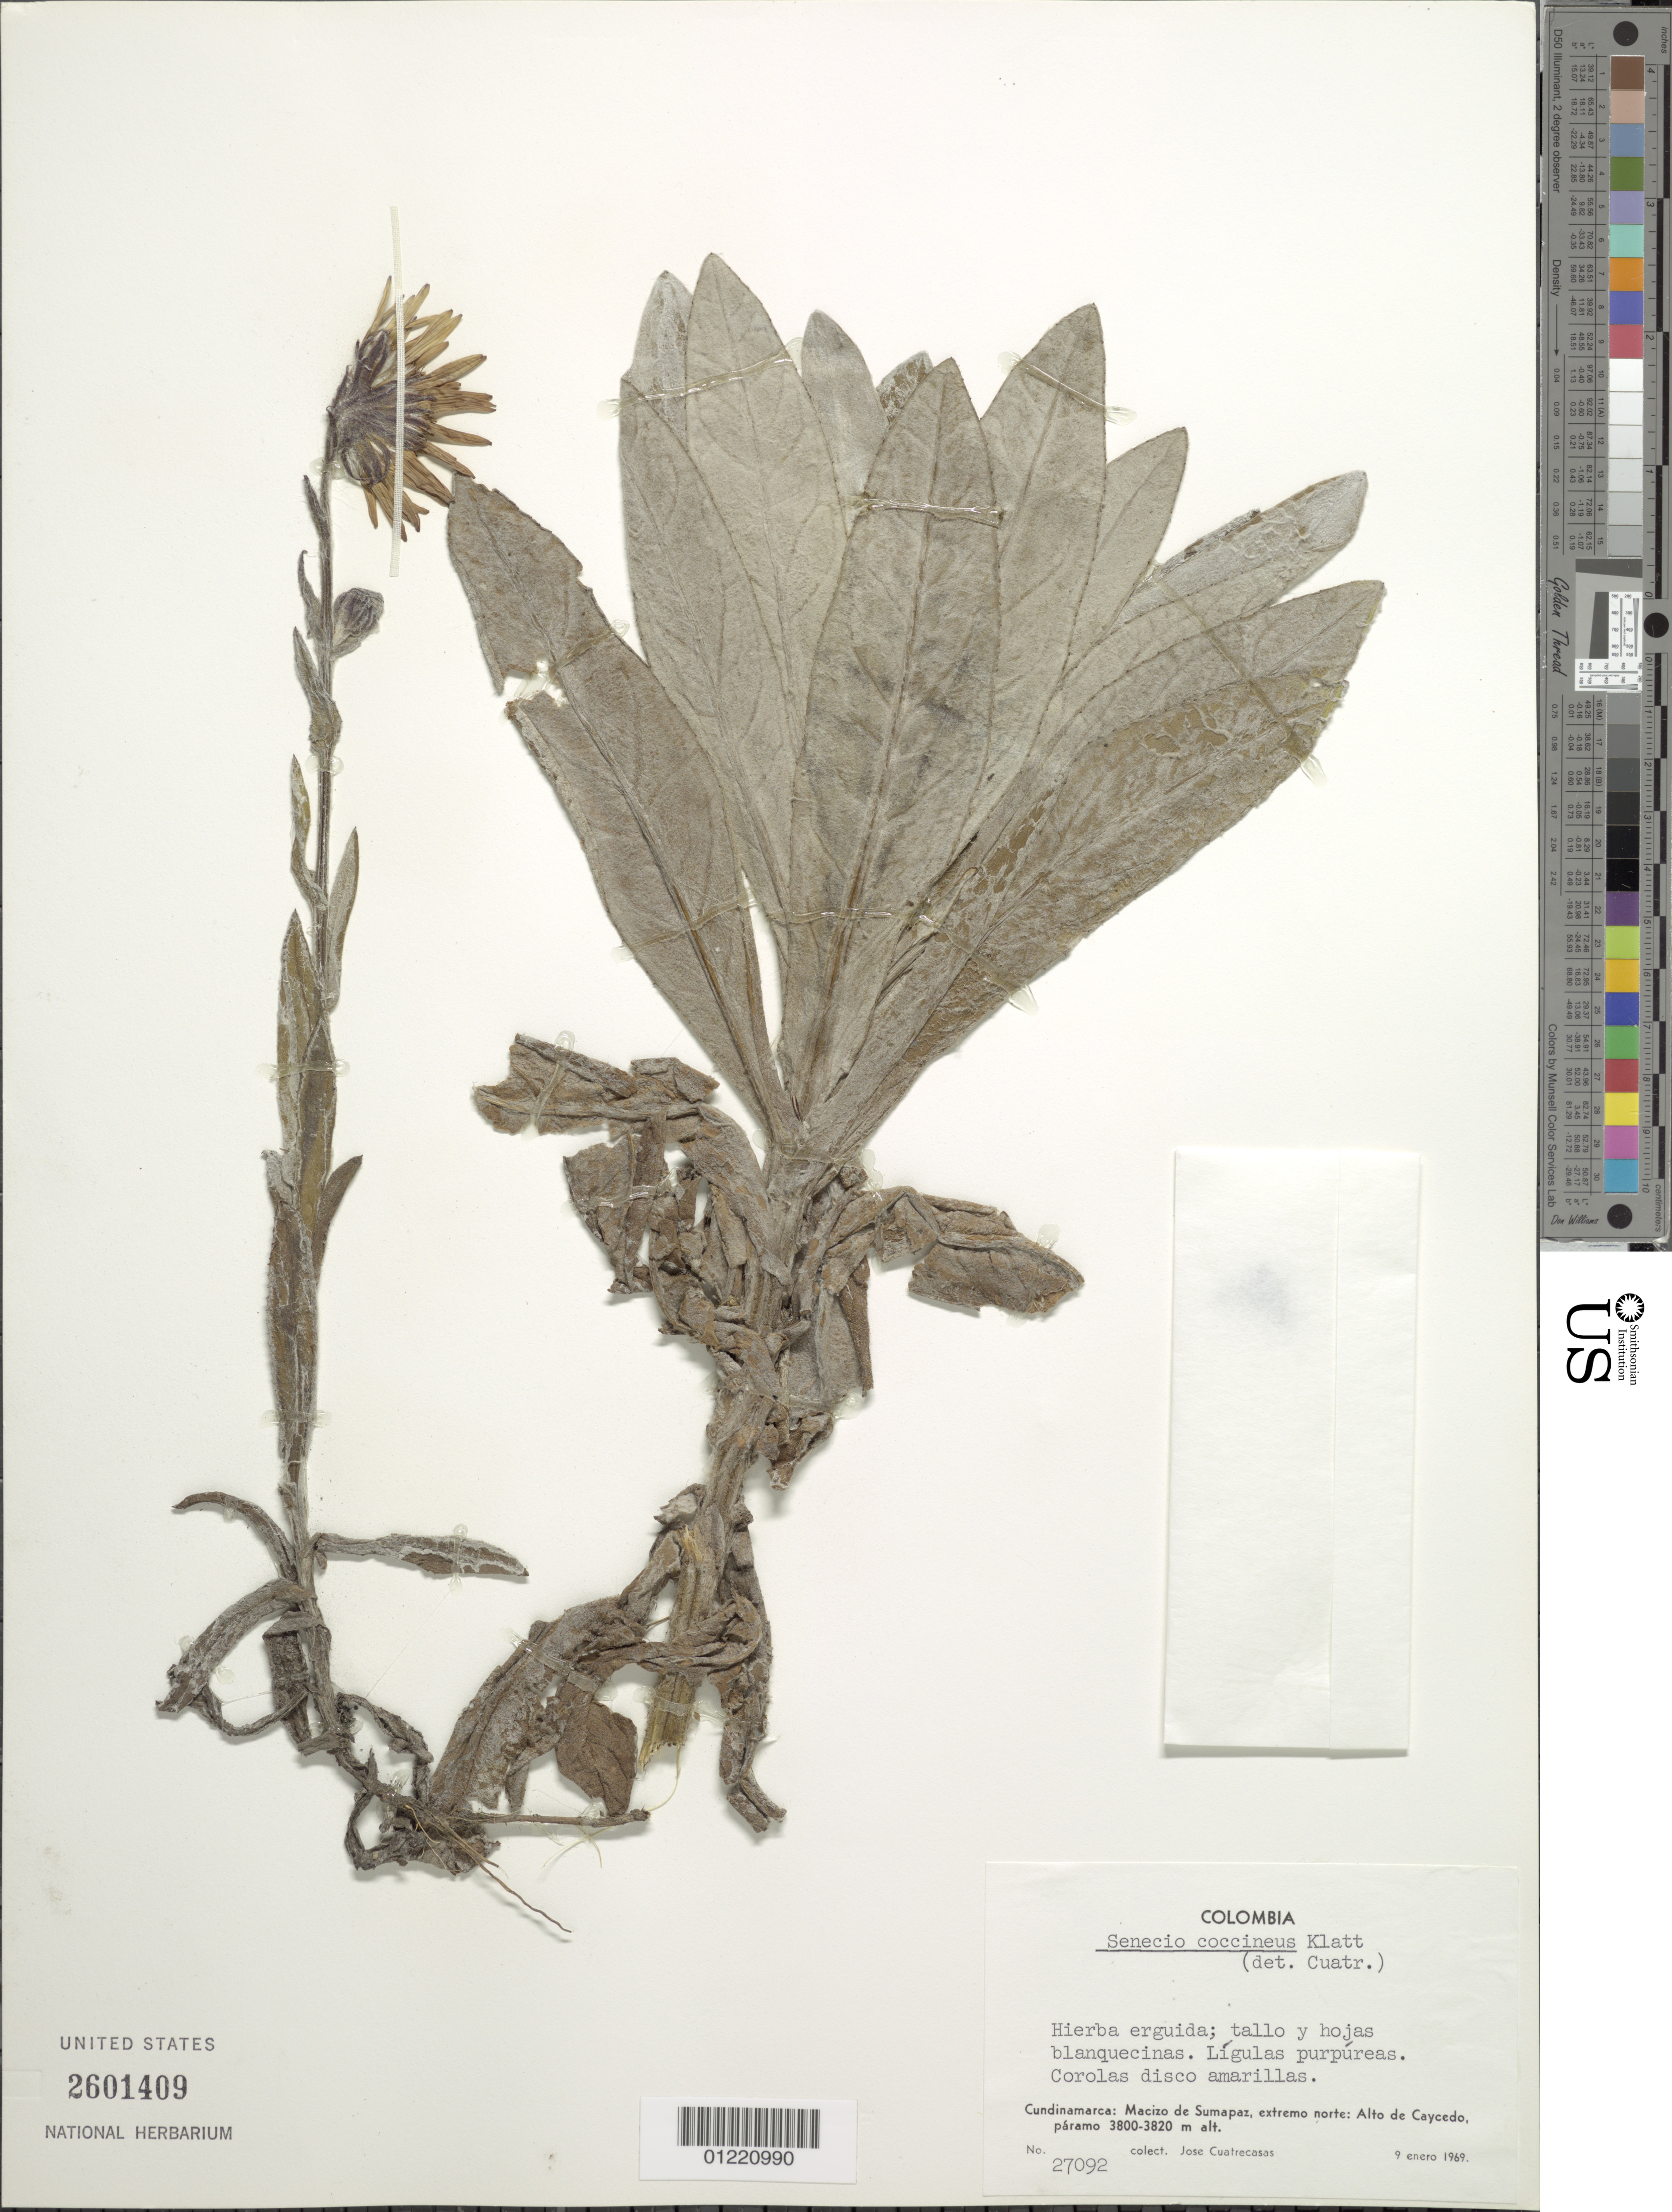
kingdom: Plantae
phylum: Tracheophyta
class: Magnoliopsida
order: Asterales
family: Asteraceae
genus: Senecio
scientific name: Senecio coccineus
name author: Klatt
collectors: J. Cuatrecasas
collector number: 27092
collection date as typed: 09 Jan 1969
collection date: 1969-01-09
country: Colombia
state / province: Cundinamarca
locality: Macizo de Sumapaz, extremo norte; Alto de Caycedo.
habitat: paramo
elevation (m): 3800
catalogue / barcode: US 2601409